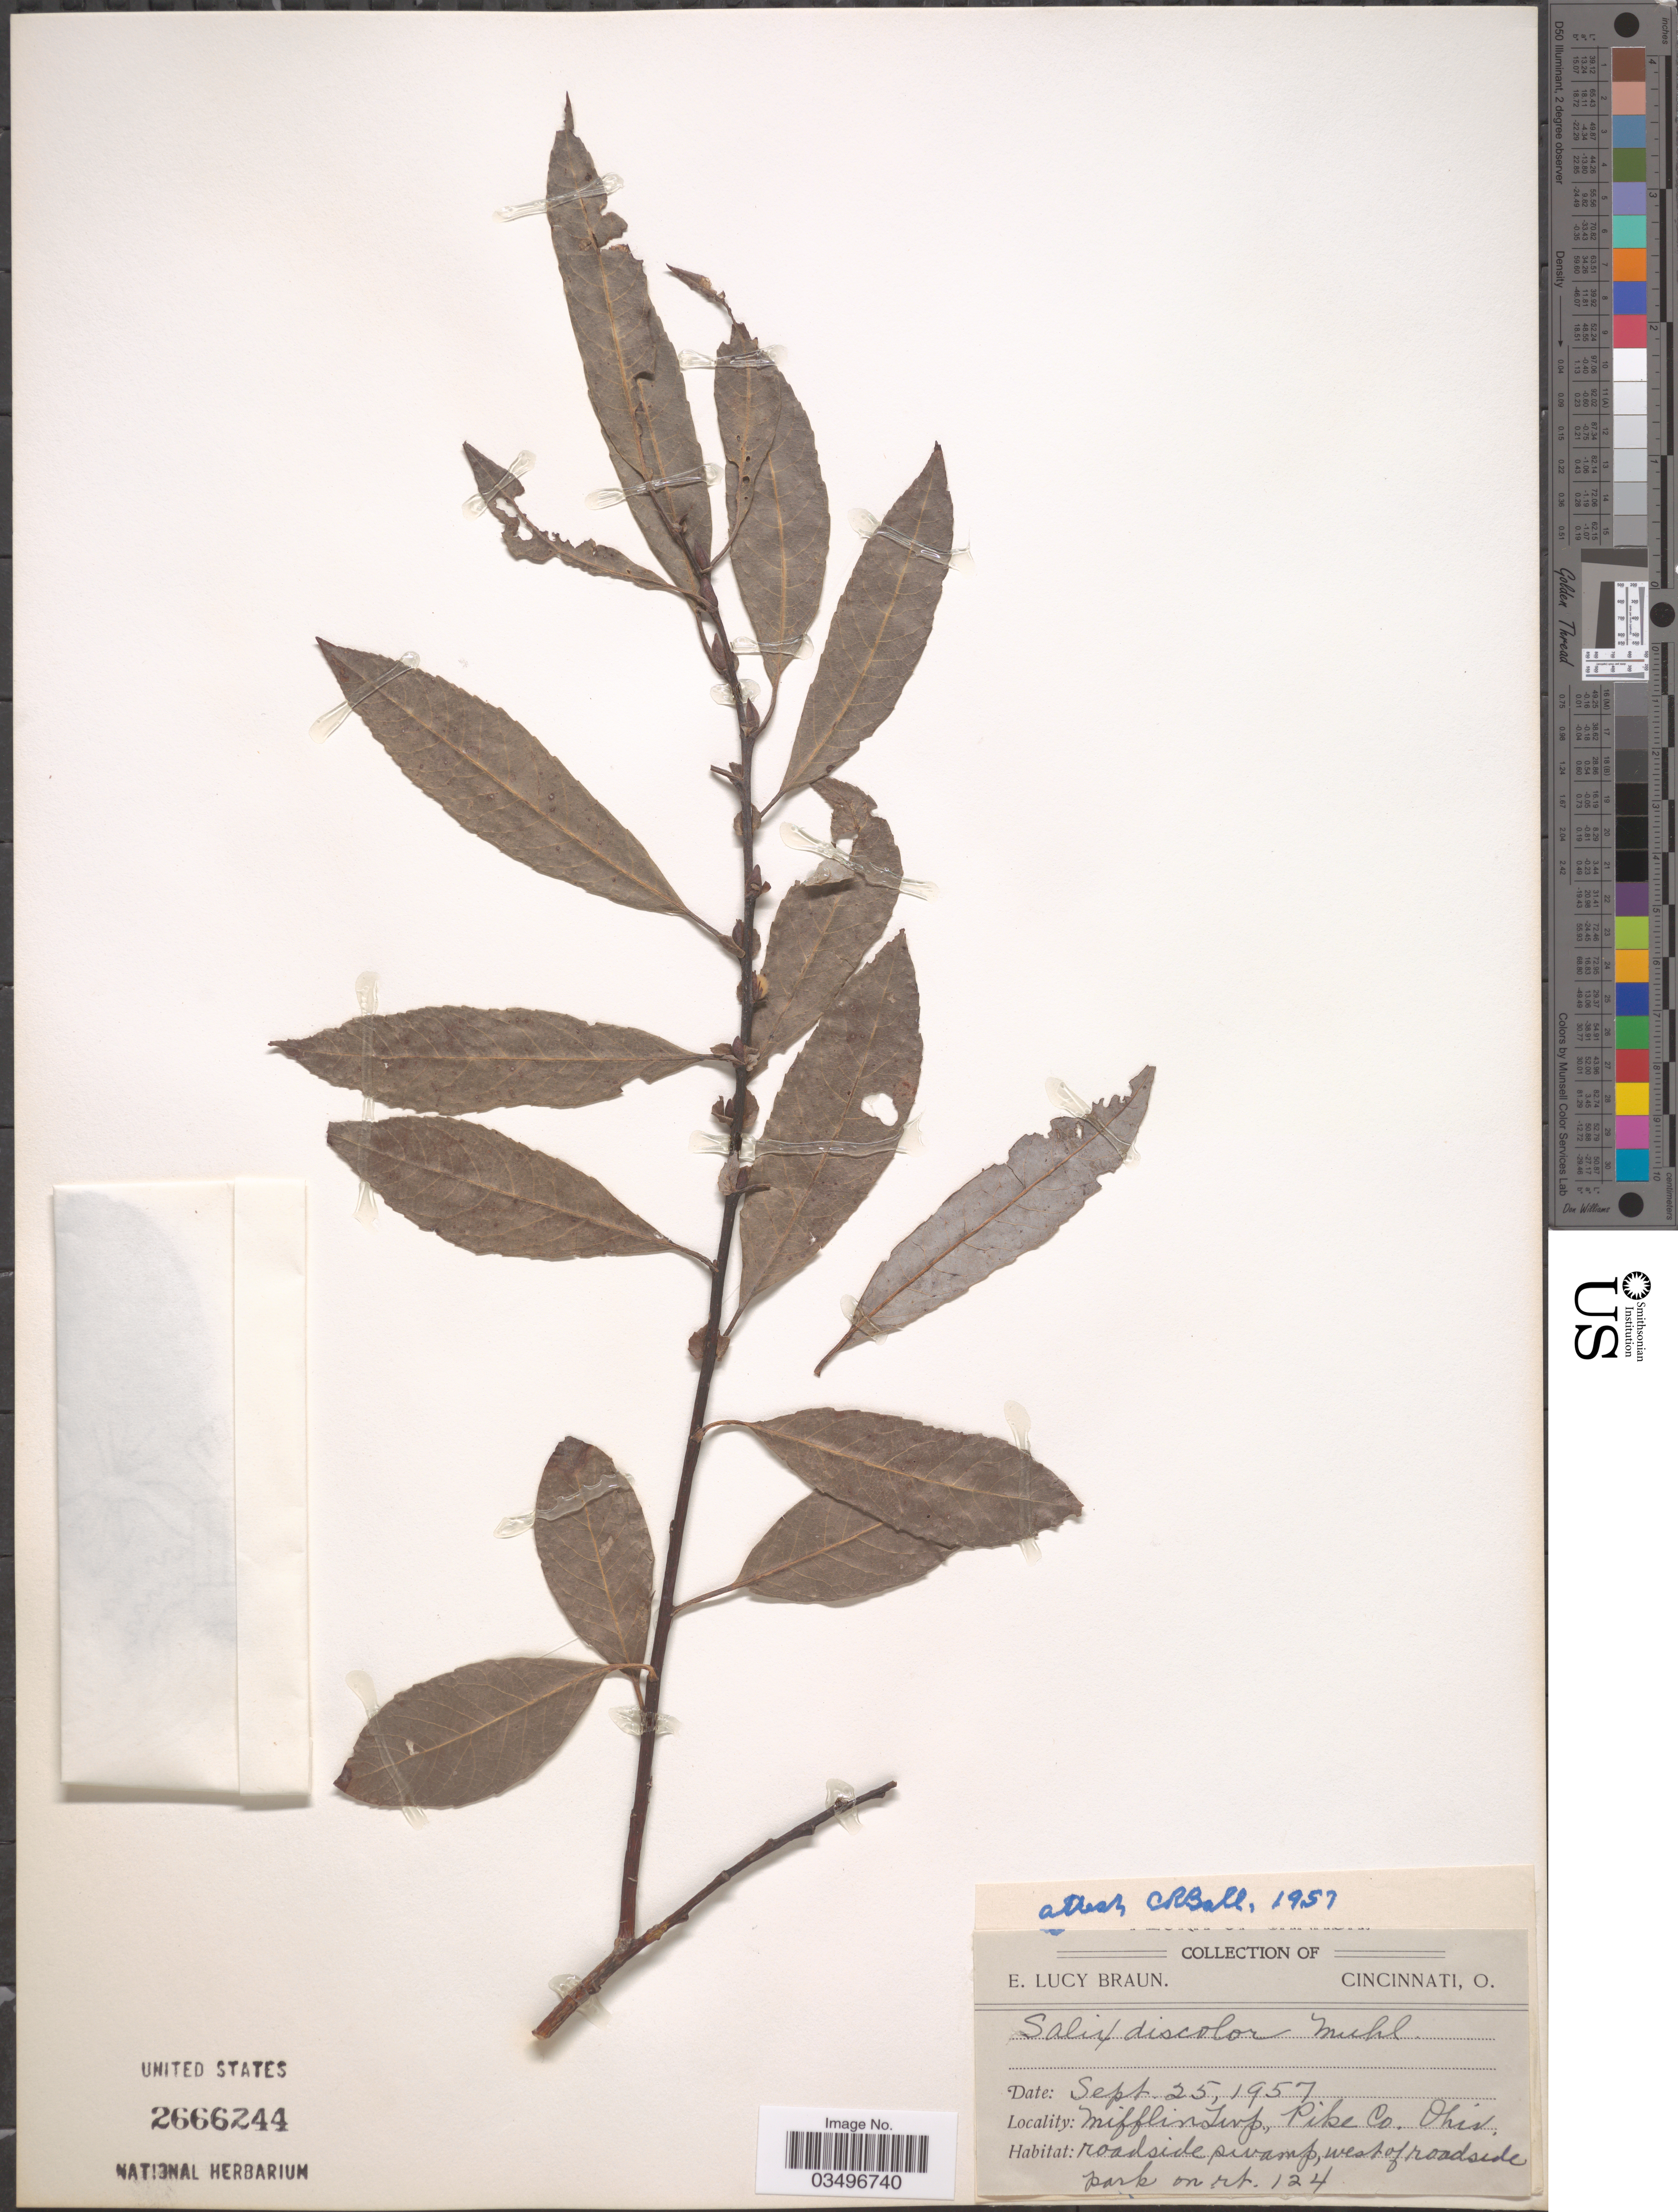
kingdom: Plantae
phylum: Tracheophyta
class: Magnoliopsida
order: Malpighiales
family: Salicaceae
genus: Salix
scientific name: Salix discolor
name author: Muhl.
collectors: E. L. Braun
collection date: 1957-09-25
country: United States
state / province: Ohio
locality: Mifflin Twp., Pike Co. Roadside swamp, west of roadside park on rt. 124.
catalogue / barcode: US 2666244